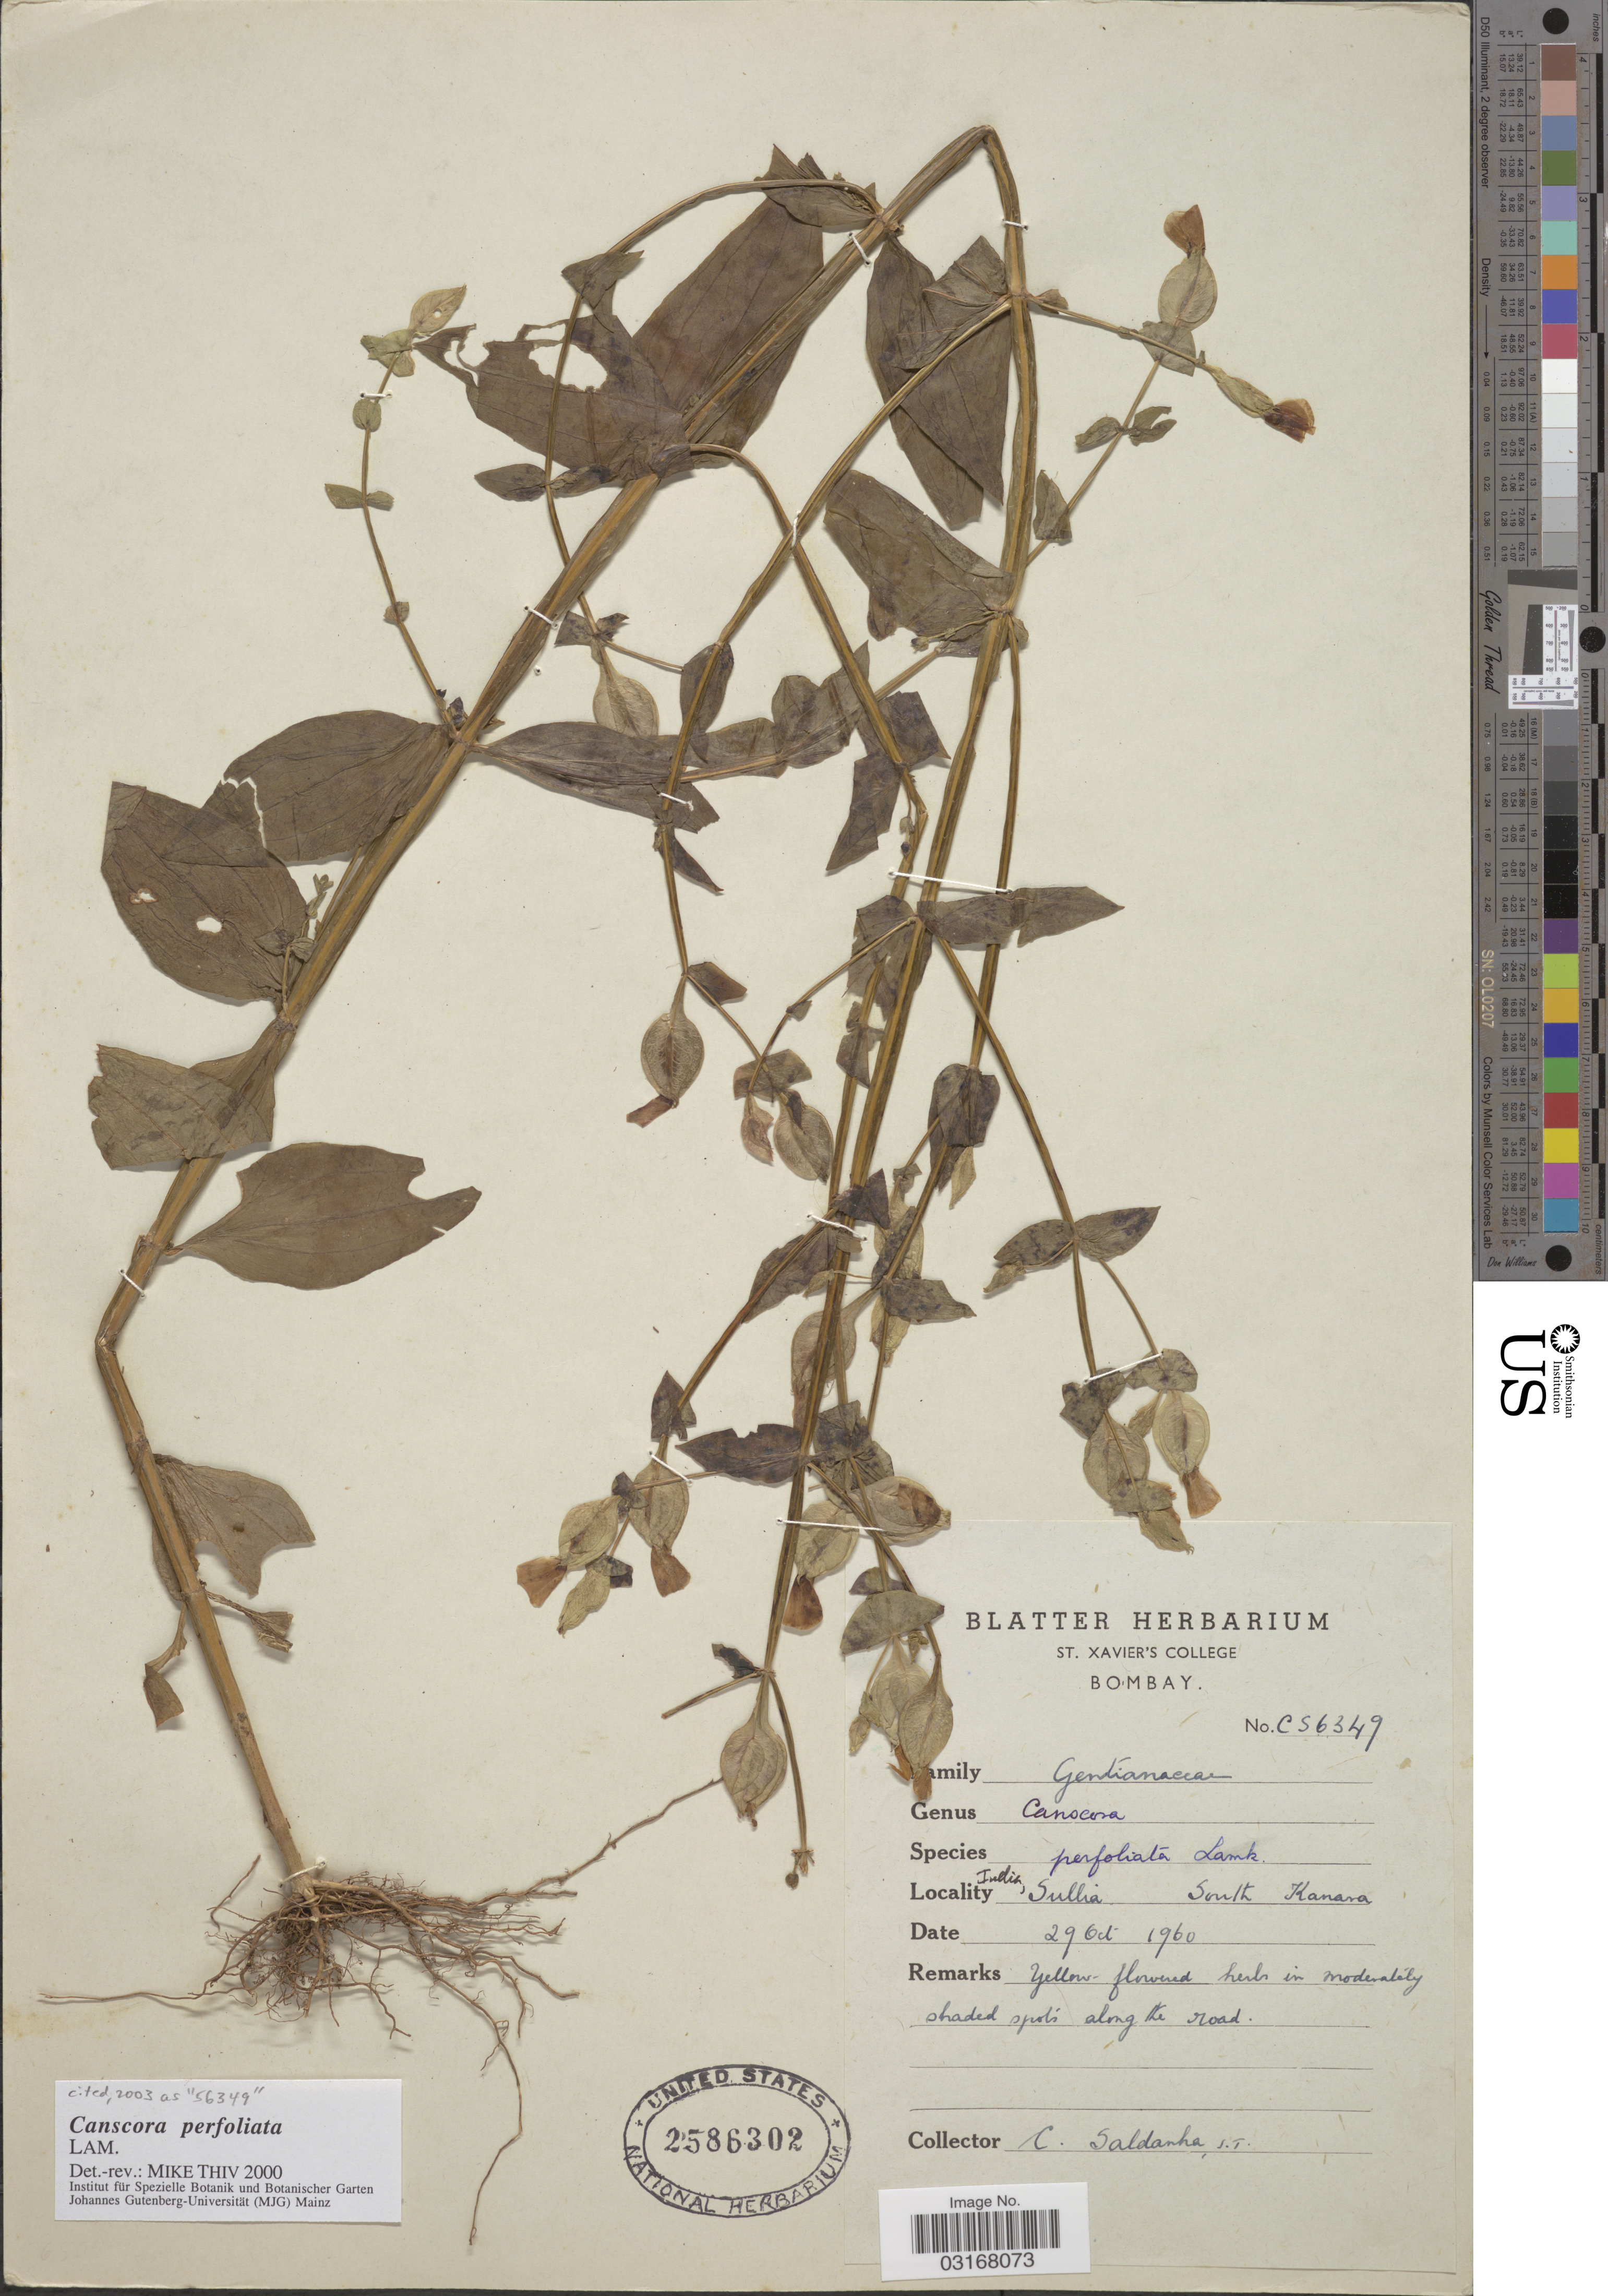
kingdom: Plantae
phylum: Tracheophyta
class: Magnoliopsida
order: Gentianales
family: Gentianaceae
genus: Canscora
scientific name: Canscora perfoliata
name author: Lam.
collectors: C. Saldanha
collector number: CS6349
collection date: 1960-10-29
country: India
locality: Sullia South Kanara.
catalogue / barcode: US 2586302